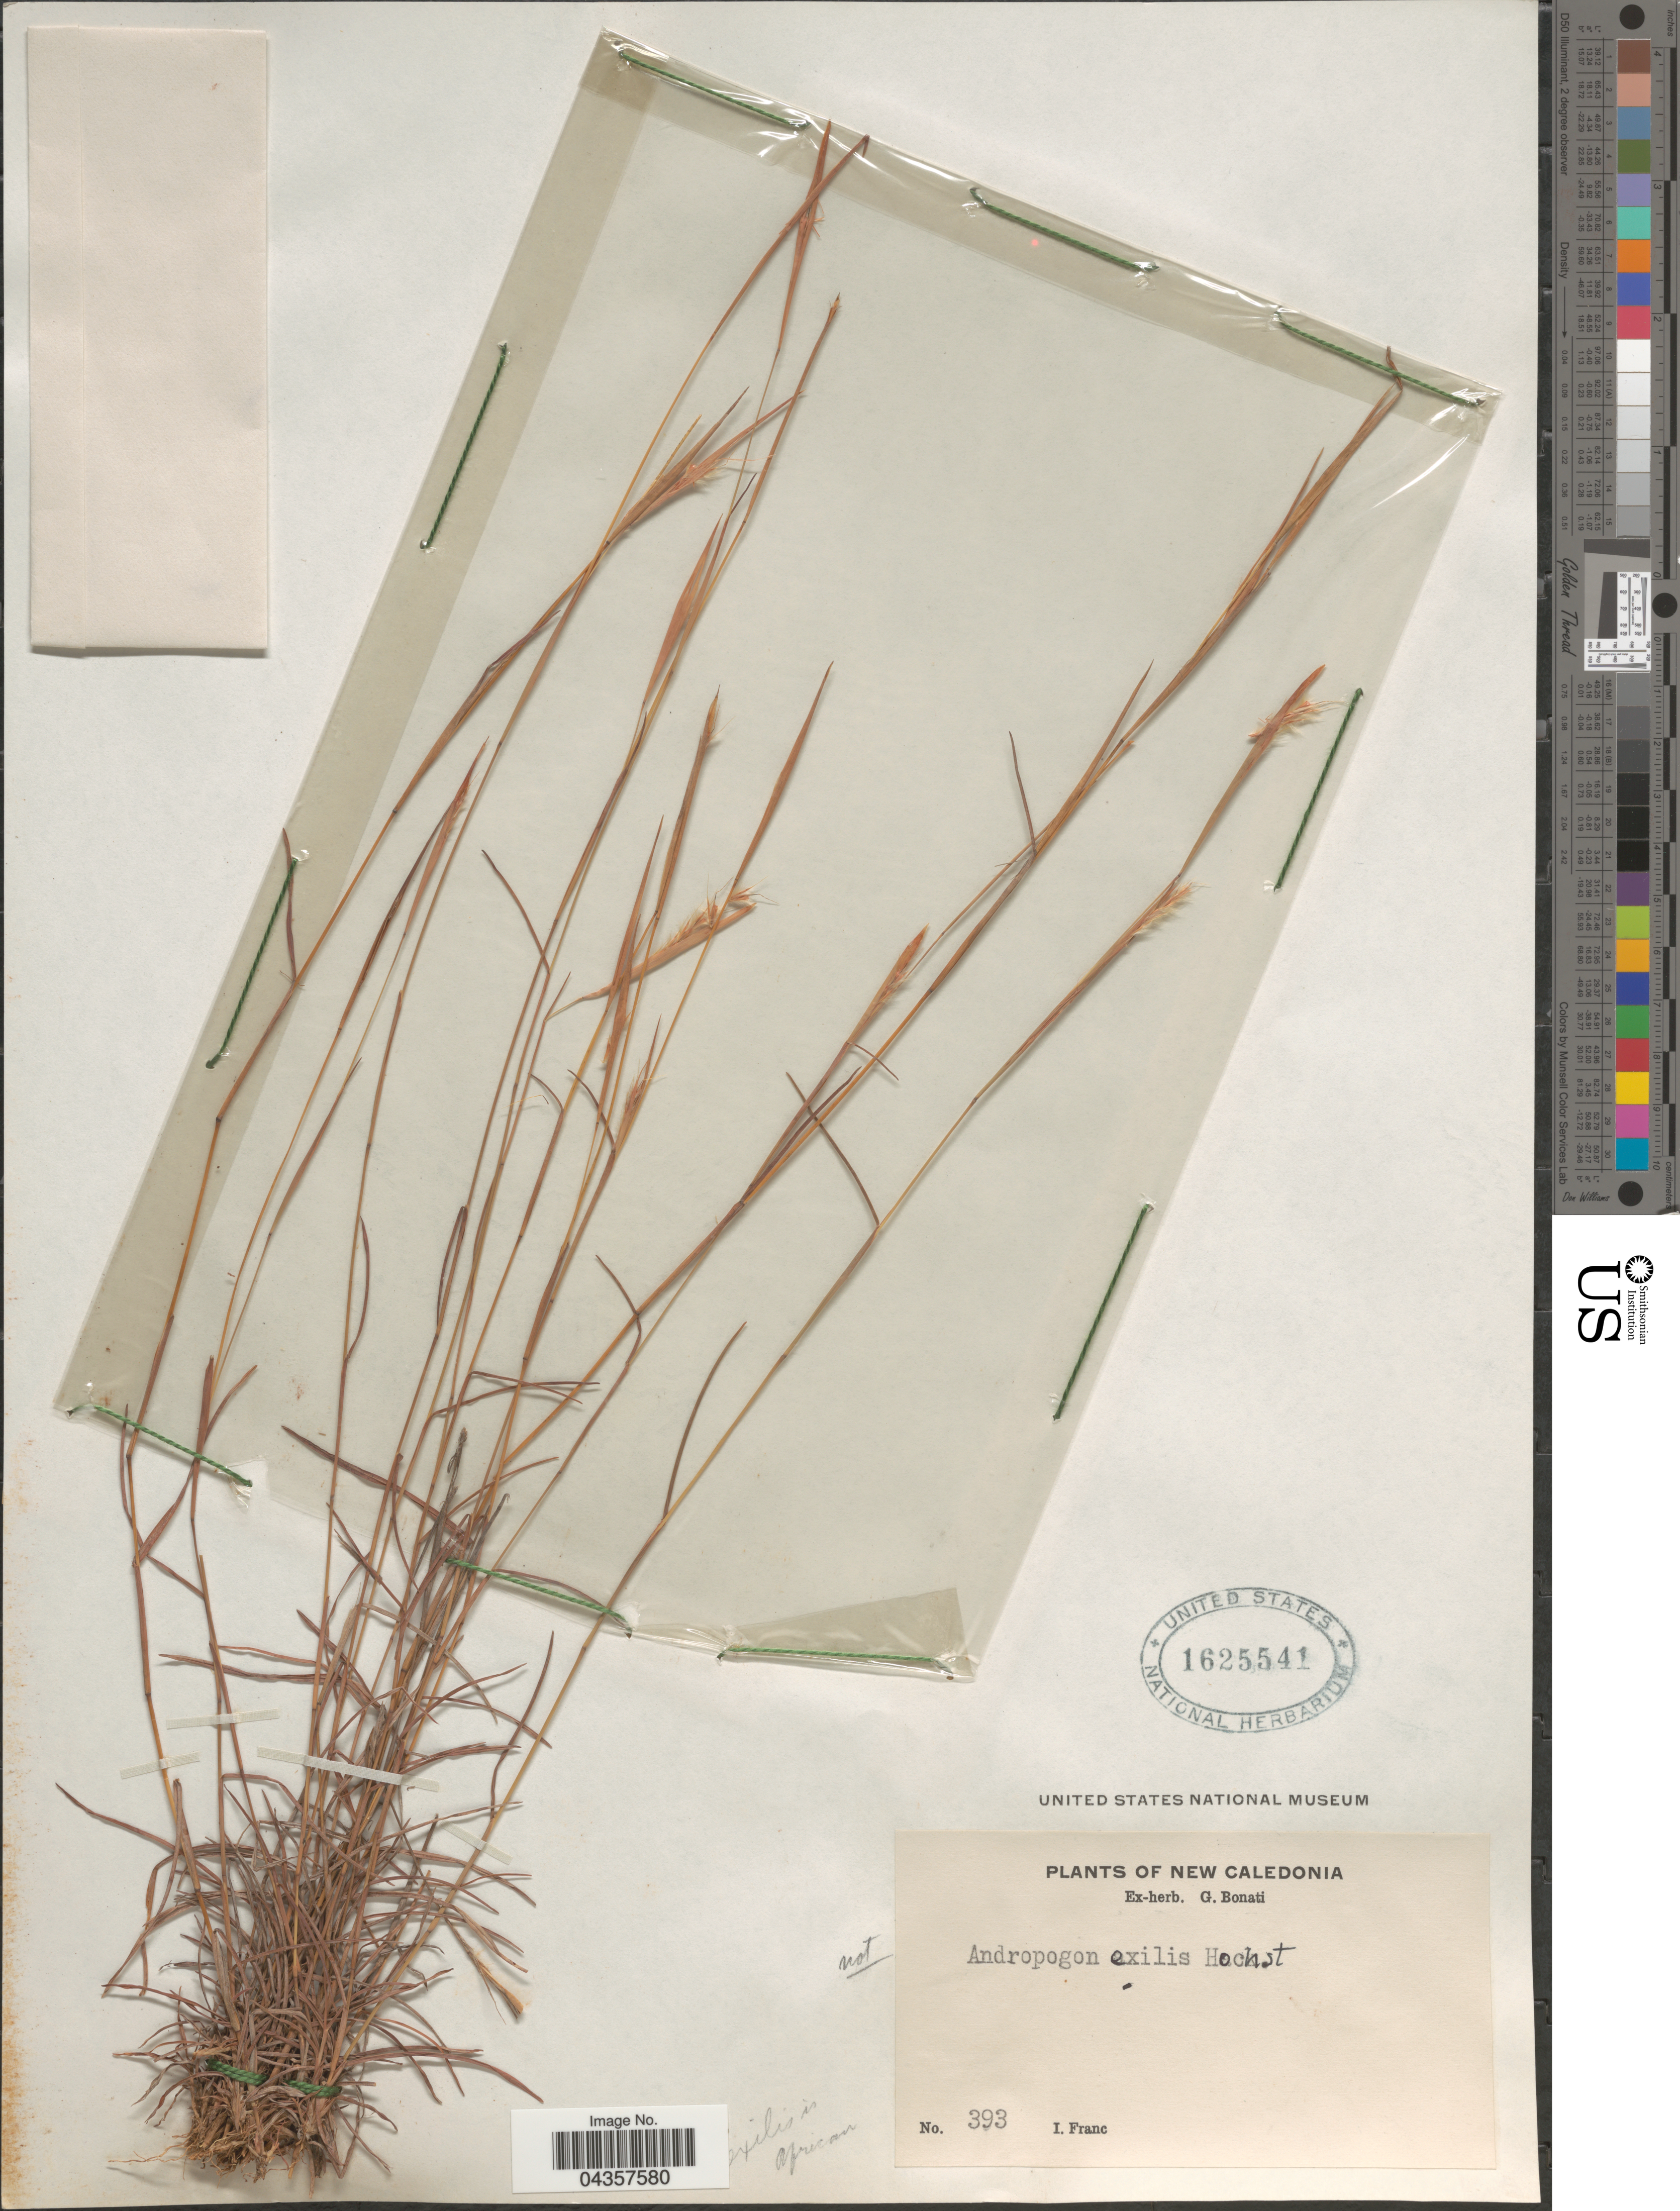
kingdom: Plantae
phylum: Tracheophyta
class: Liliopsida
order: Poales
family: Poaceae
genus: Schizachyrium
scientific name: Schizachyrium sp.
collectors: I. Franc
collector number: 393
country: New Caledonia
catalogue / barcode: US 1625541